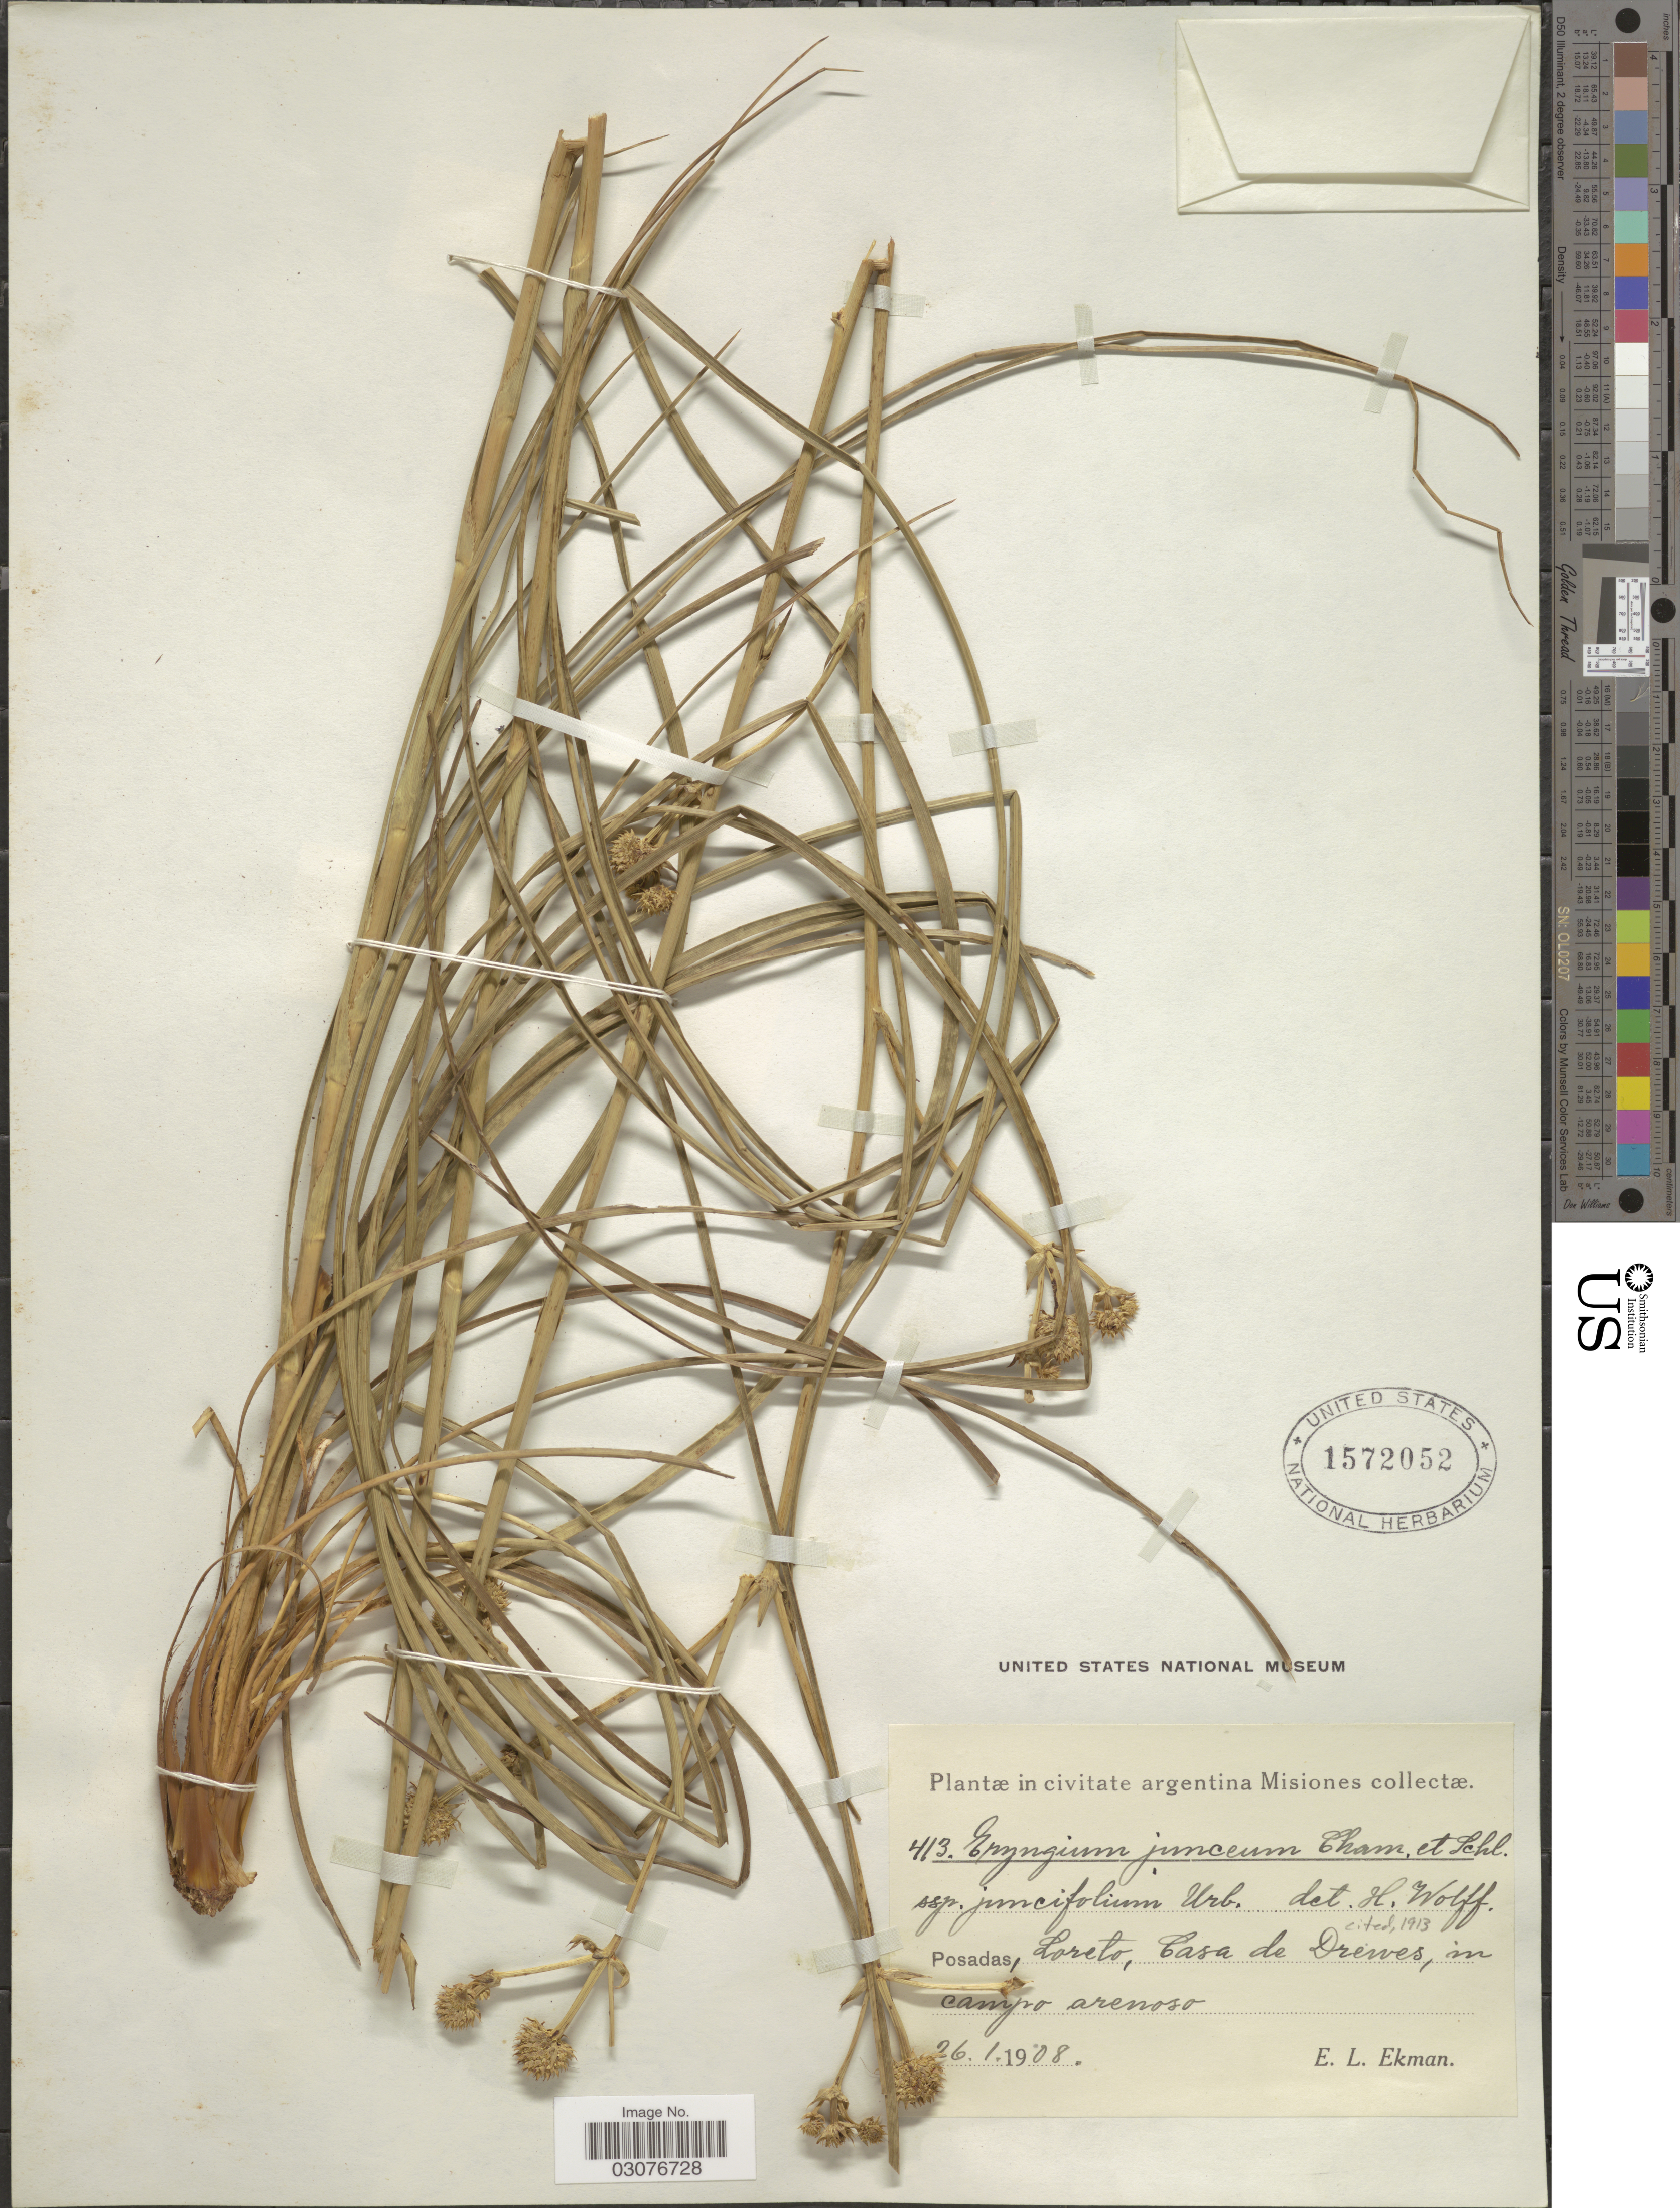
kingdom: Plantae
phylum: Tracheophyta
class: Magnoliopsida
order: Apiales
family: Apiaceae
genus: Eryngium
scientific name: Eryngium juncifolium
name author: (Urb.) Math. & Const.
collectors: E. L. Ekman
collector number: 413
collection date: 1908-01-26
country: Argentina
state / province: Misiones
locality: Posadas, Loreto, Casa de Drewes, in campo arenoso.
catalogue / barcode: US 1572052